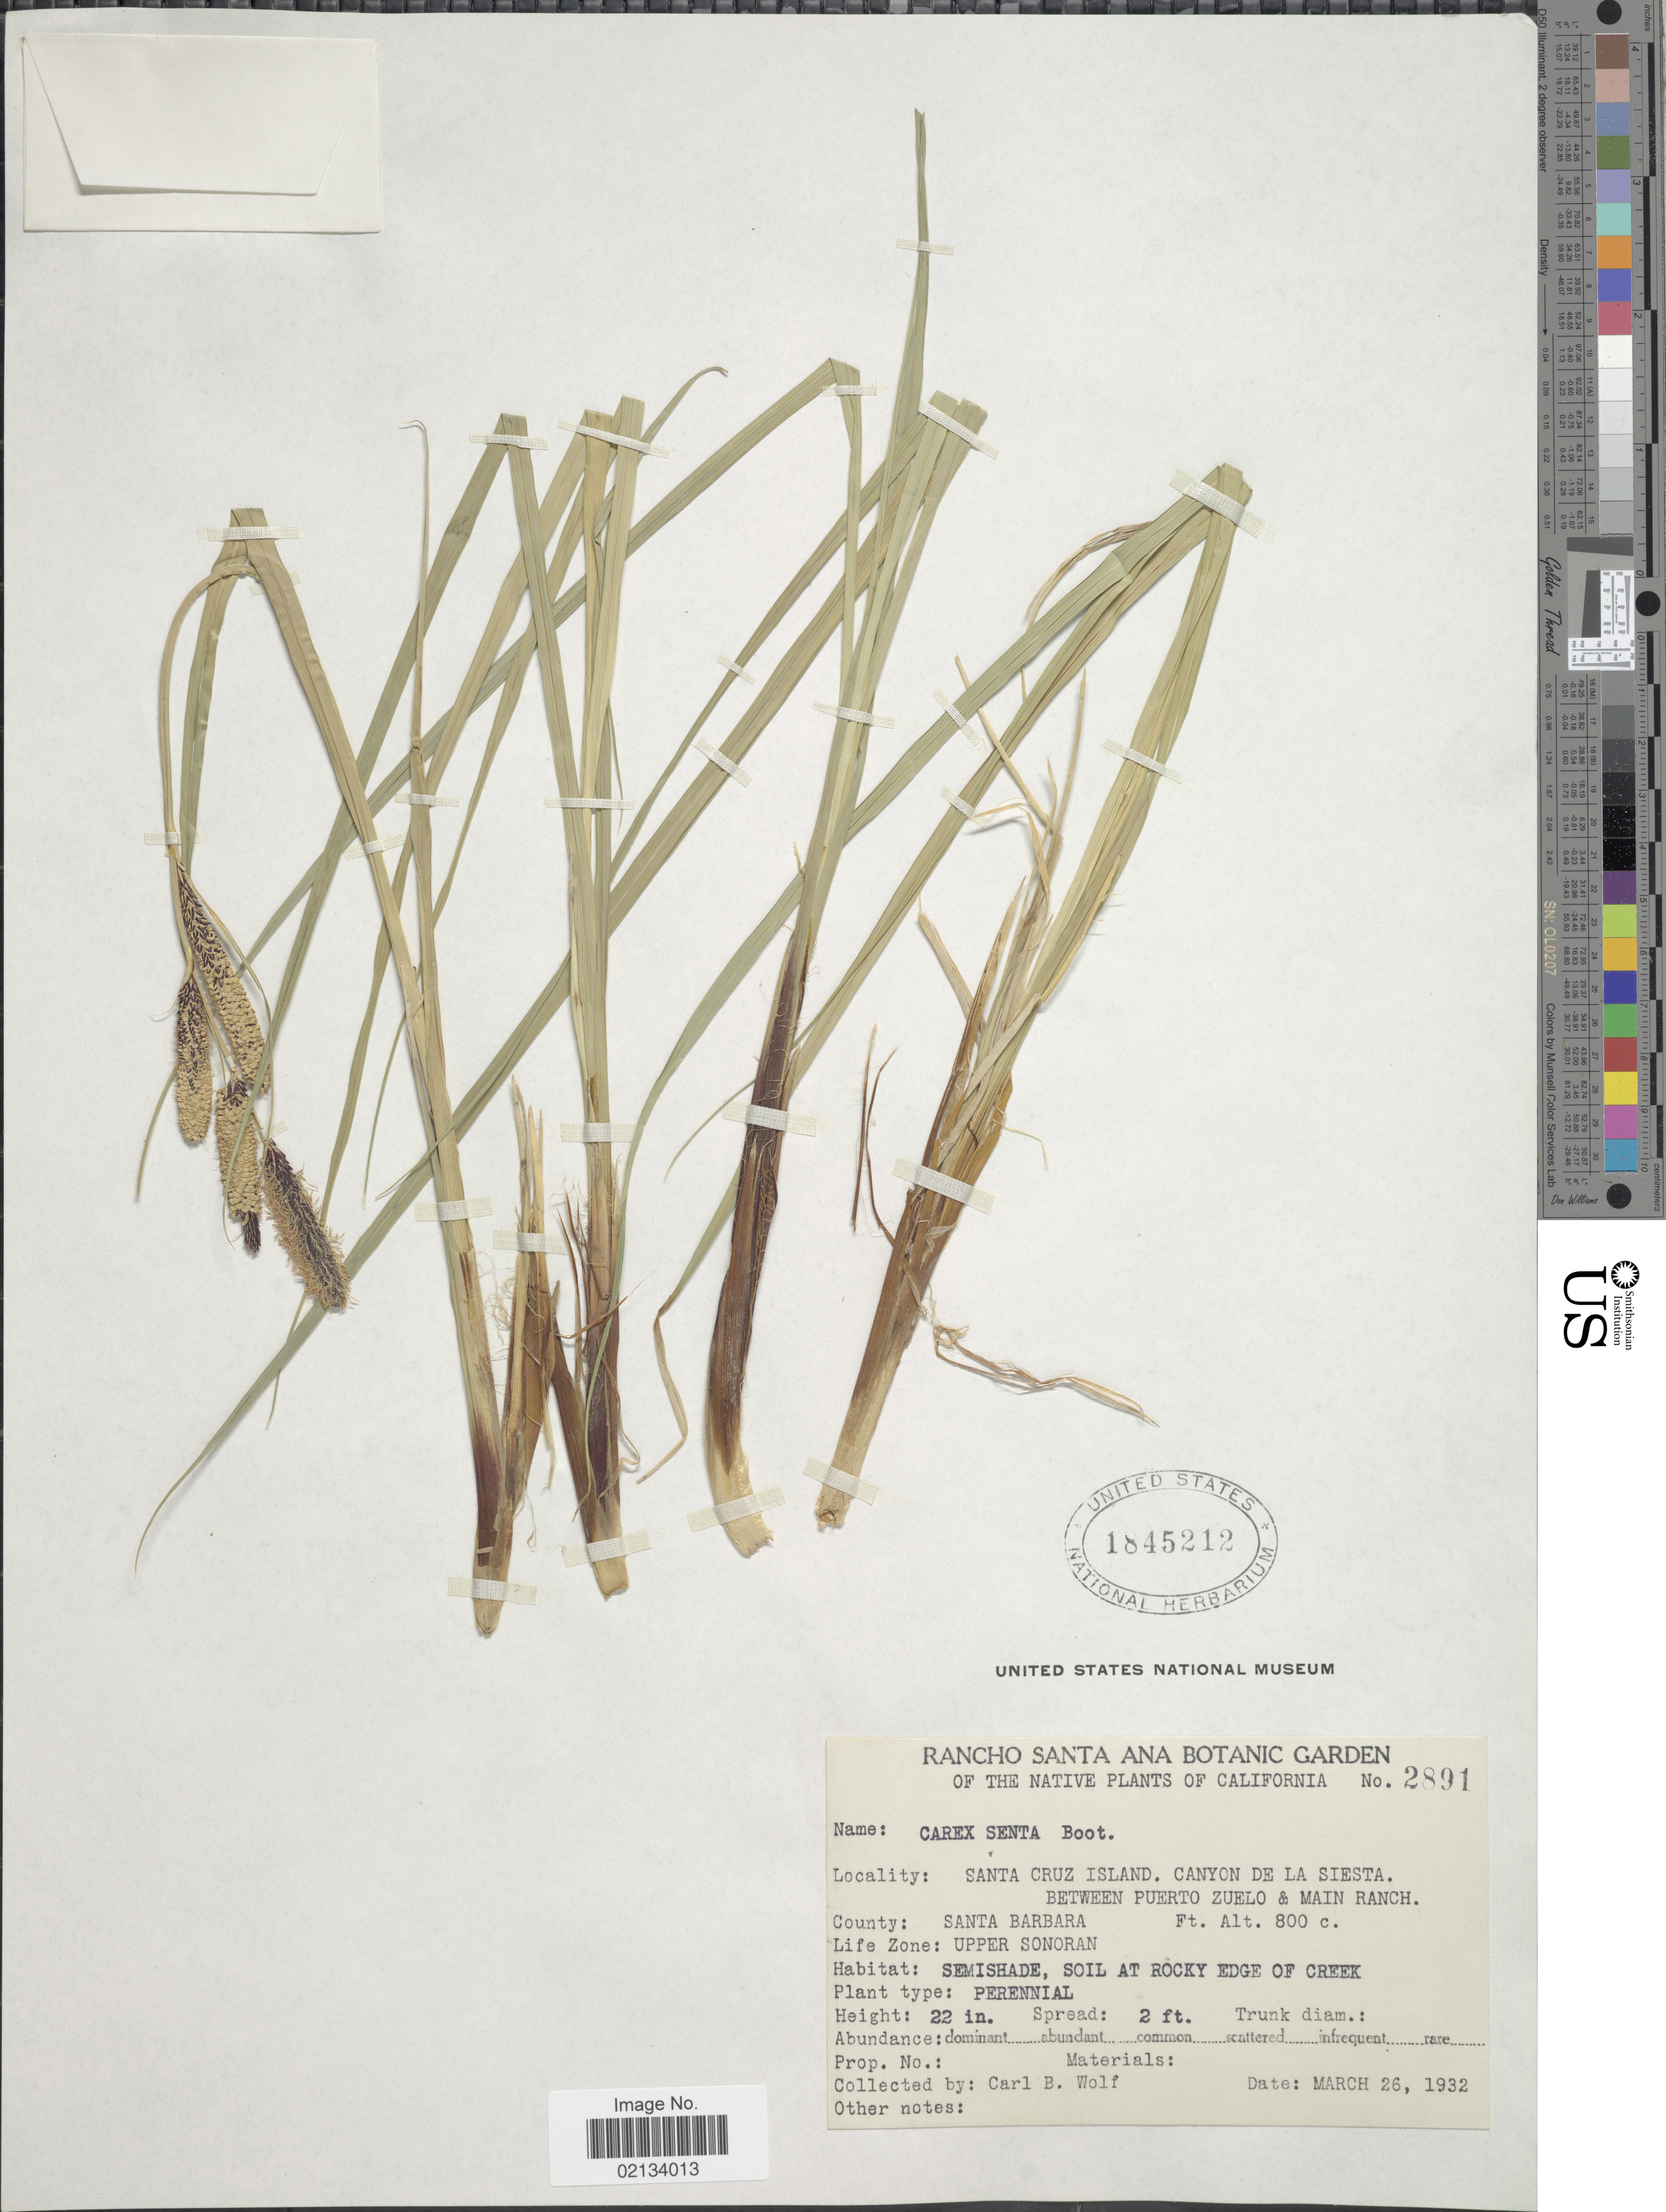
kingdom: Plantae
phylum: Tracheophyta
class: Liliopsida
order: Poales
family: Cyperaceae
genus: Carex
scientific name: Carex senta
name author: Boott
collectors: C. B. Wolf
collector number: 2891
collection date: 1932-03-26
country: United States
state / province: California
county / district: Santa Barbara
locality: Santa Cruz Island, Canyon de la Siesta between Puerto Zuelo & Main Ranch, County: Santa Barbara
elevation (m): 244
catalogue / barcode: US 1845212